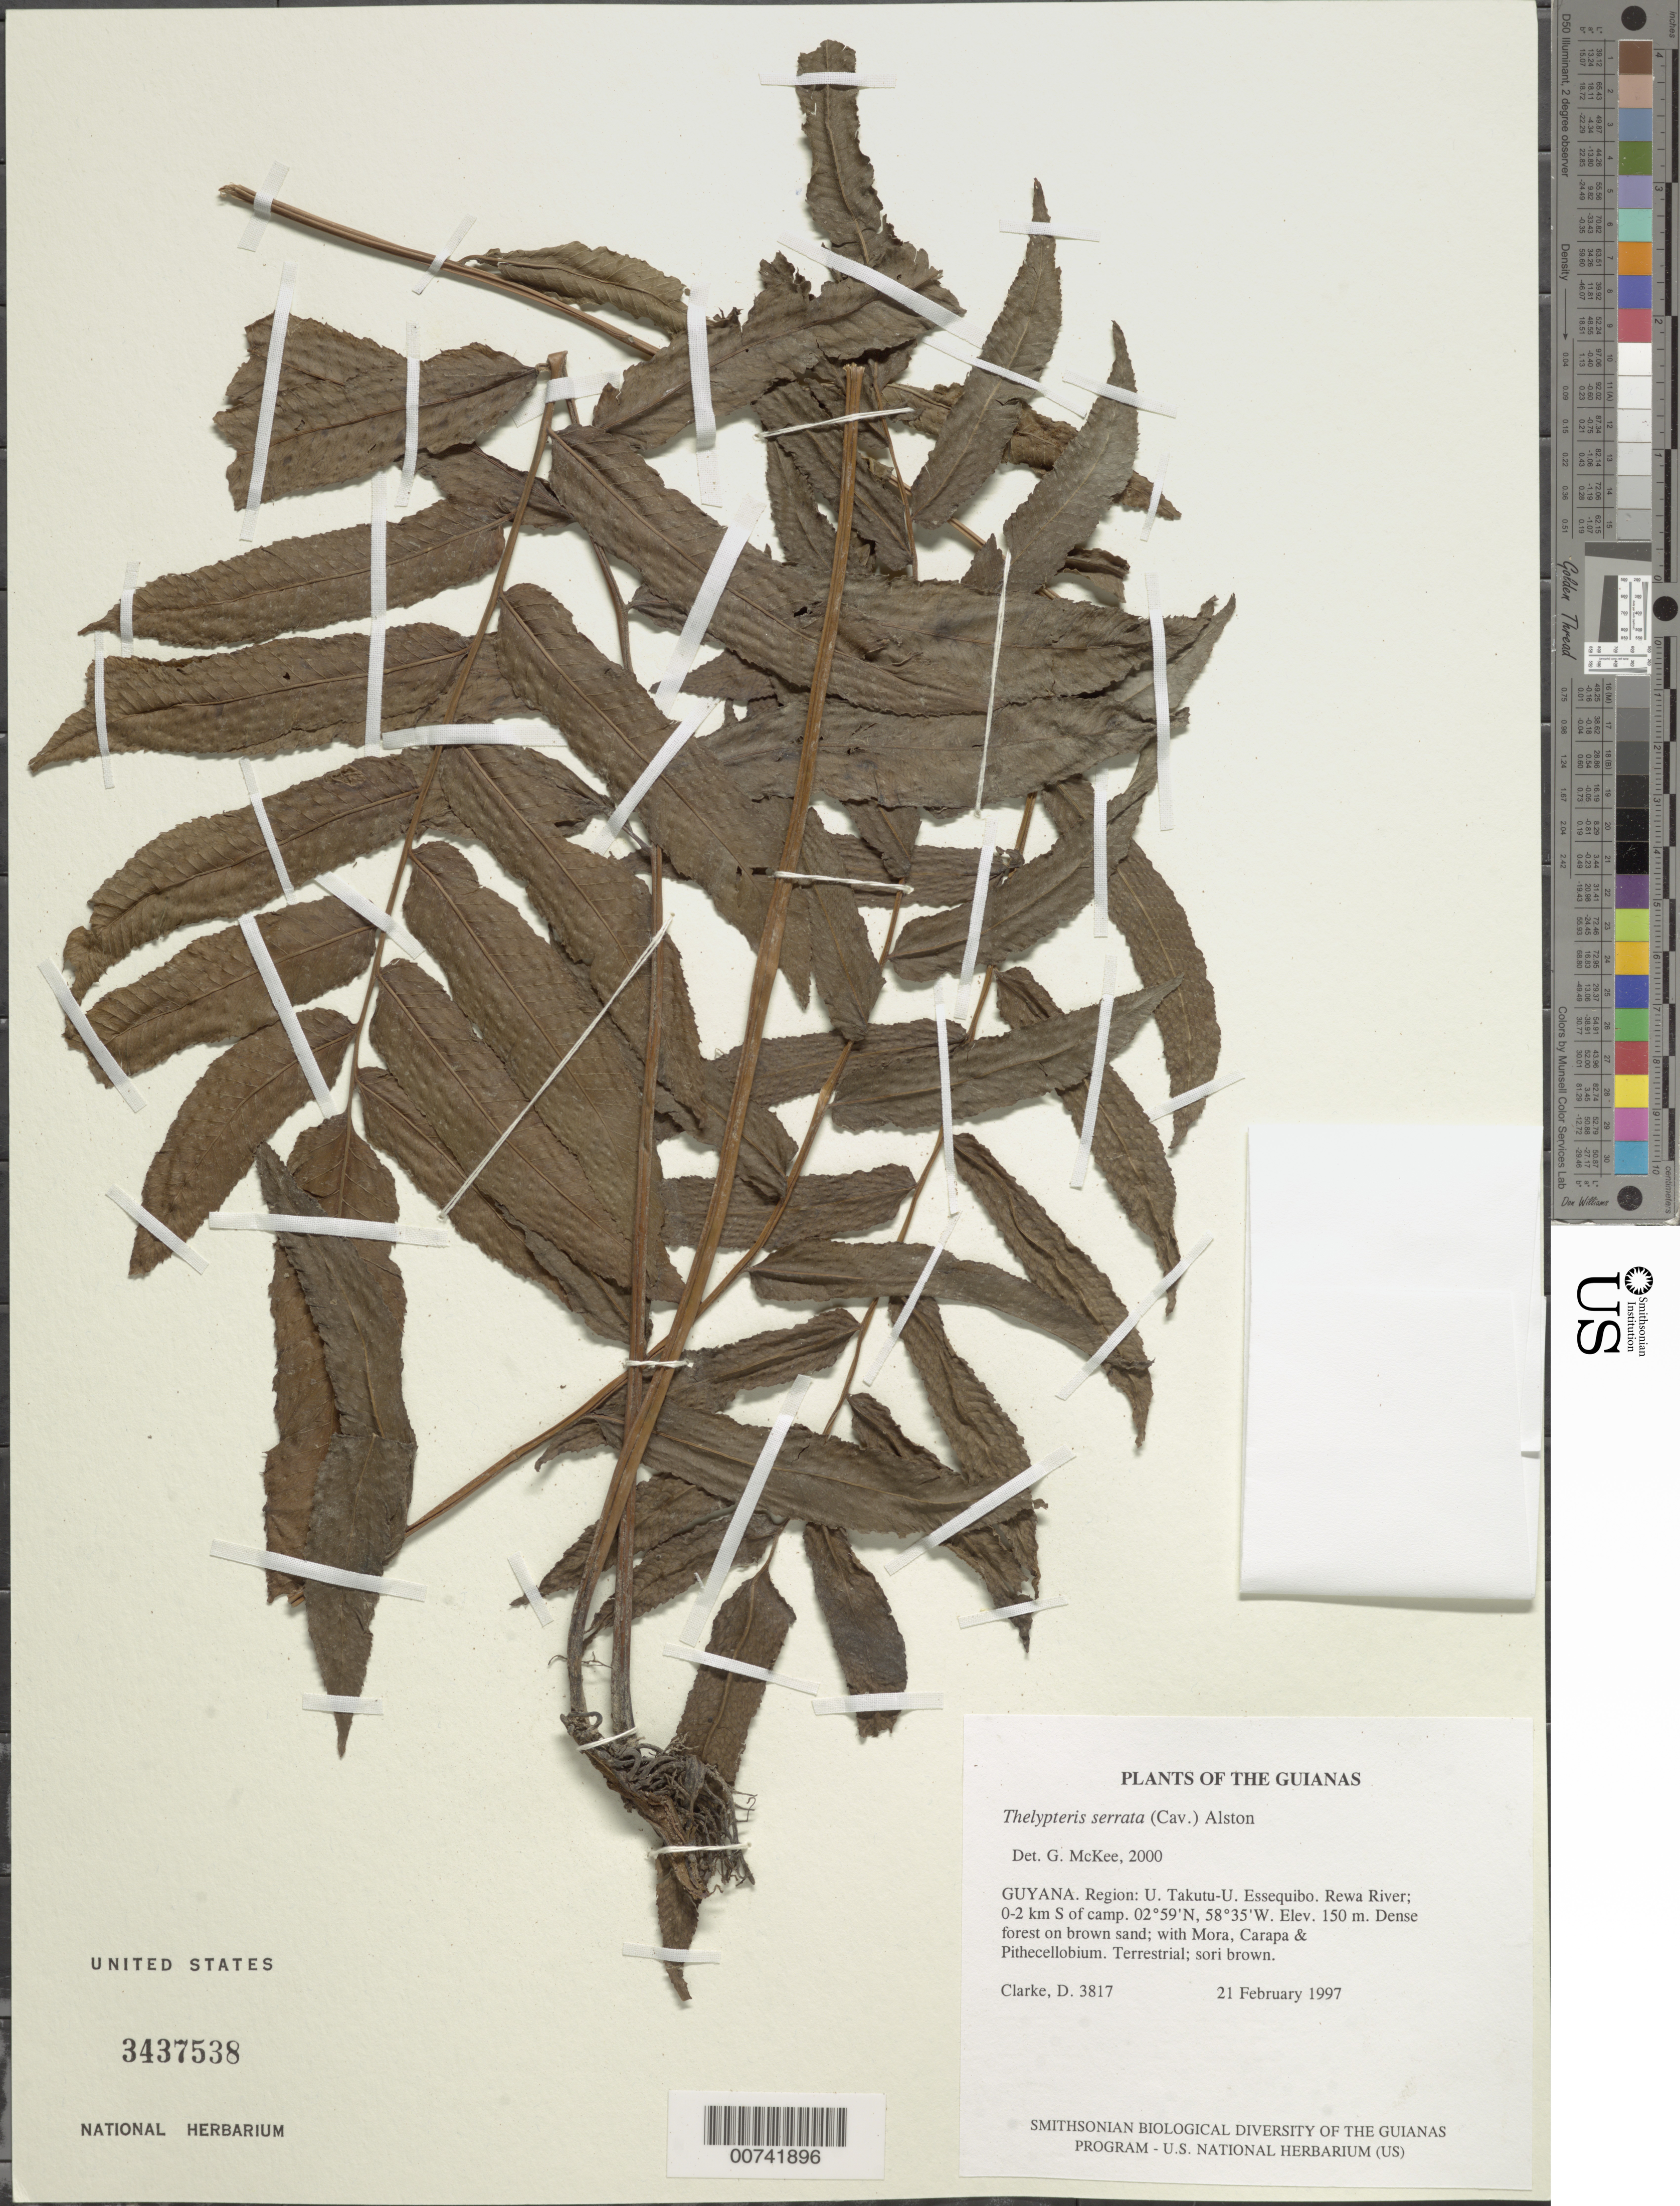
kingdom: Plantae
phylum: Tracheophyta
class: Polypodiopsida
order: Polypodiales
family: Thelypteridaceae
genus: Meniscium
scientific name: Meniscium serratum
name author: Cav.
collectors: H. D. Clarke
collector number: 3817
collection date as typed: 21 February 1997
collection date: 1997-02-21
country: Guyana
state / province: U. Takutu-U. Essequibo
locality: Rewa River; 0-2 km S of camp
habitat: Dense forest on brown sand; with Mora, Carapa & Pithecellobium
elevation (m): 150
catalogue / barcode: US 3437538